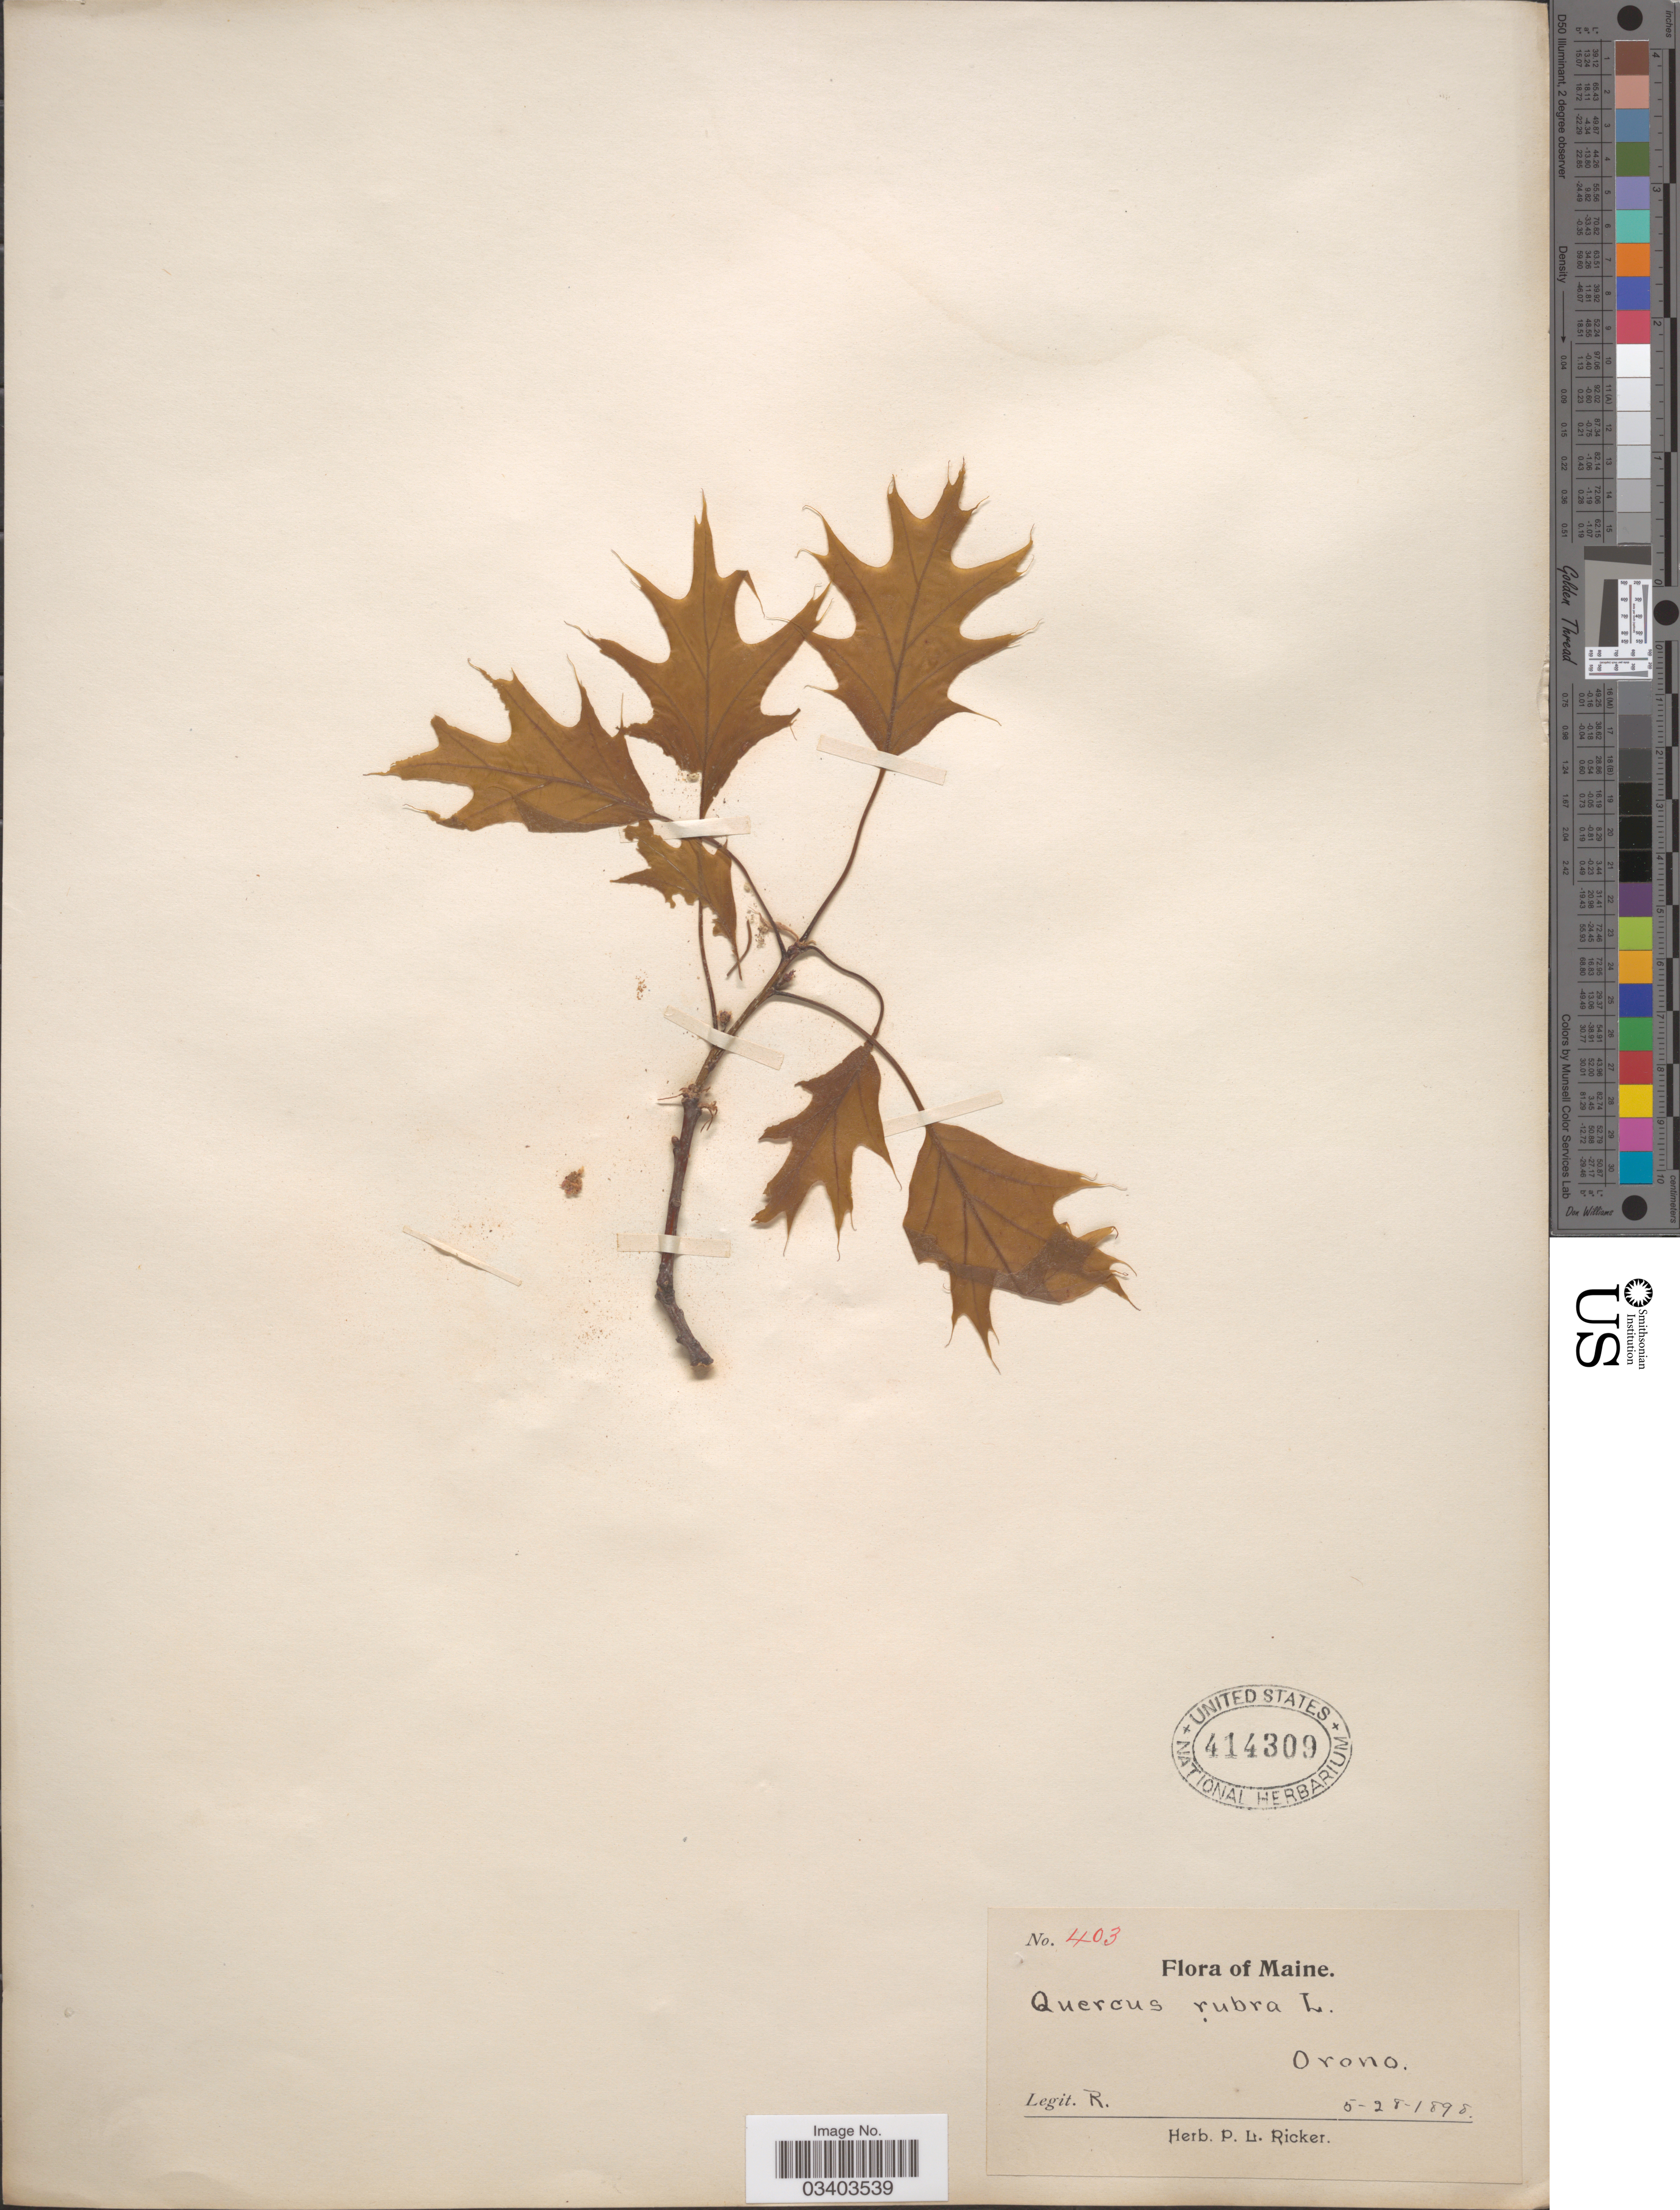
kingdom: Plantae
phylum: Tracheophyta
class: Magnoliopsida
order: Fagales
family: Fagaceae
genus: Quercus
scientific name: Quercus borealis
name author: F. Michx.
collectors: P. Ricker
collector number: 403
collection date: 1898-05-28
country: United States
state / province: Maine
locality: Orono.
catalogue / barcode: US 414309